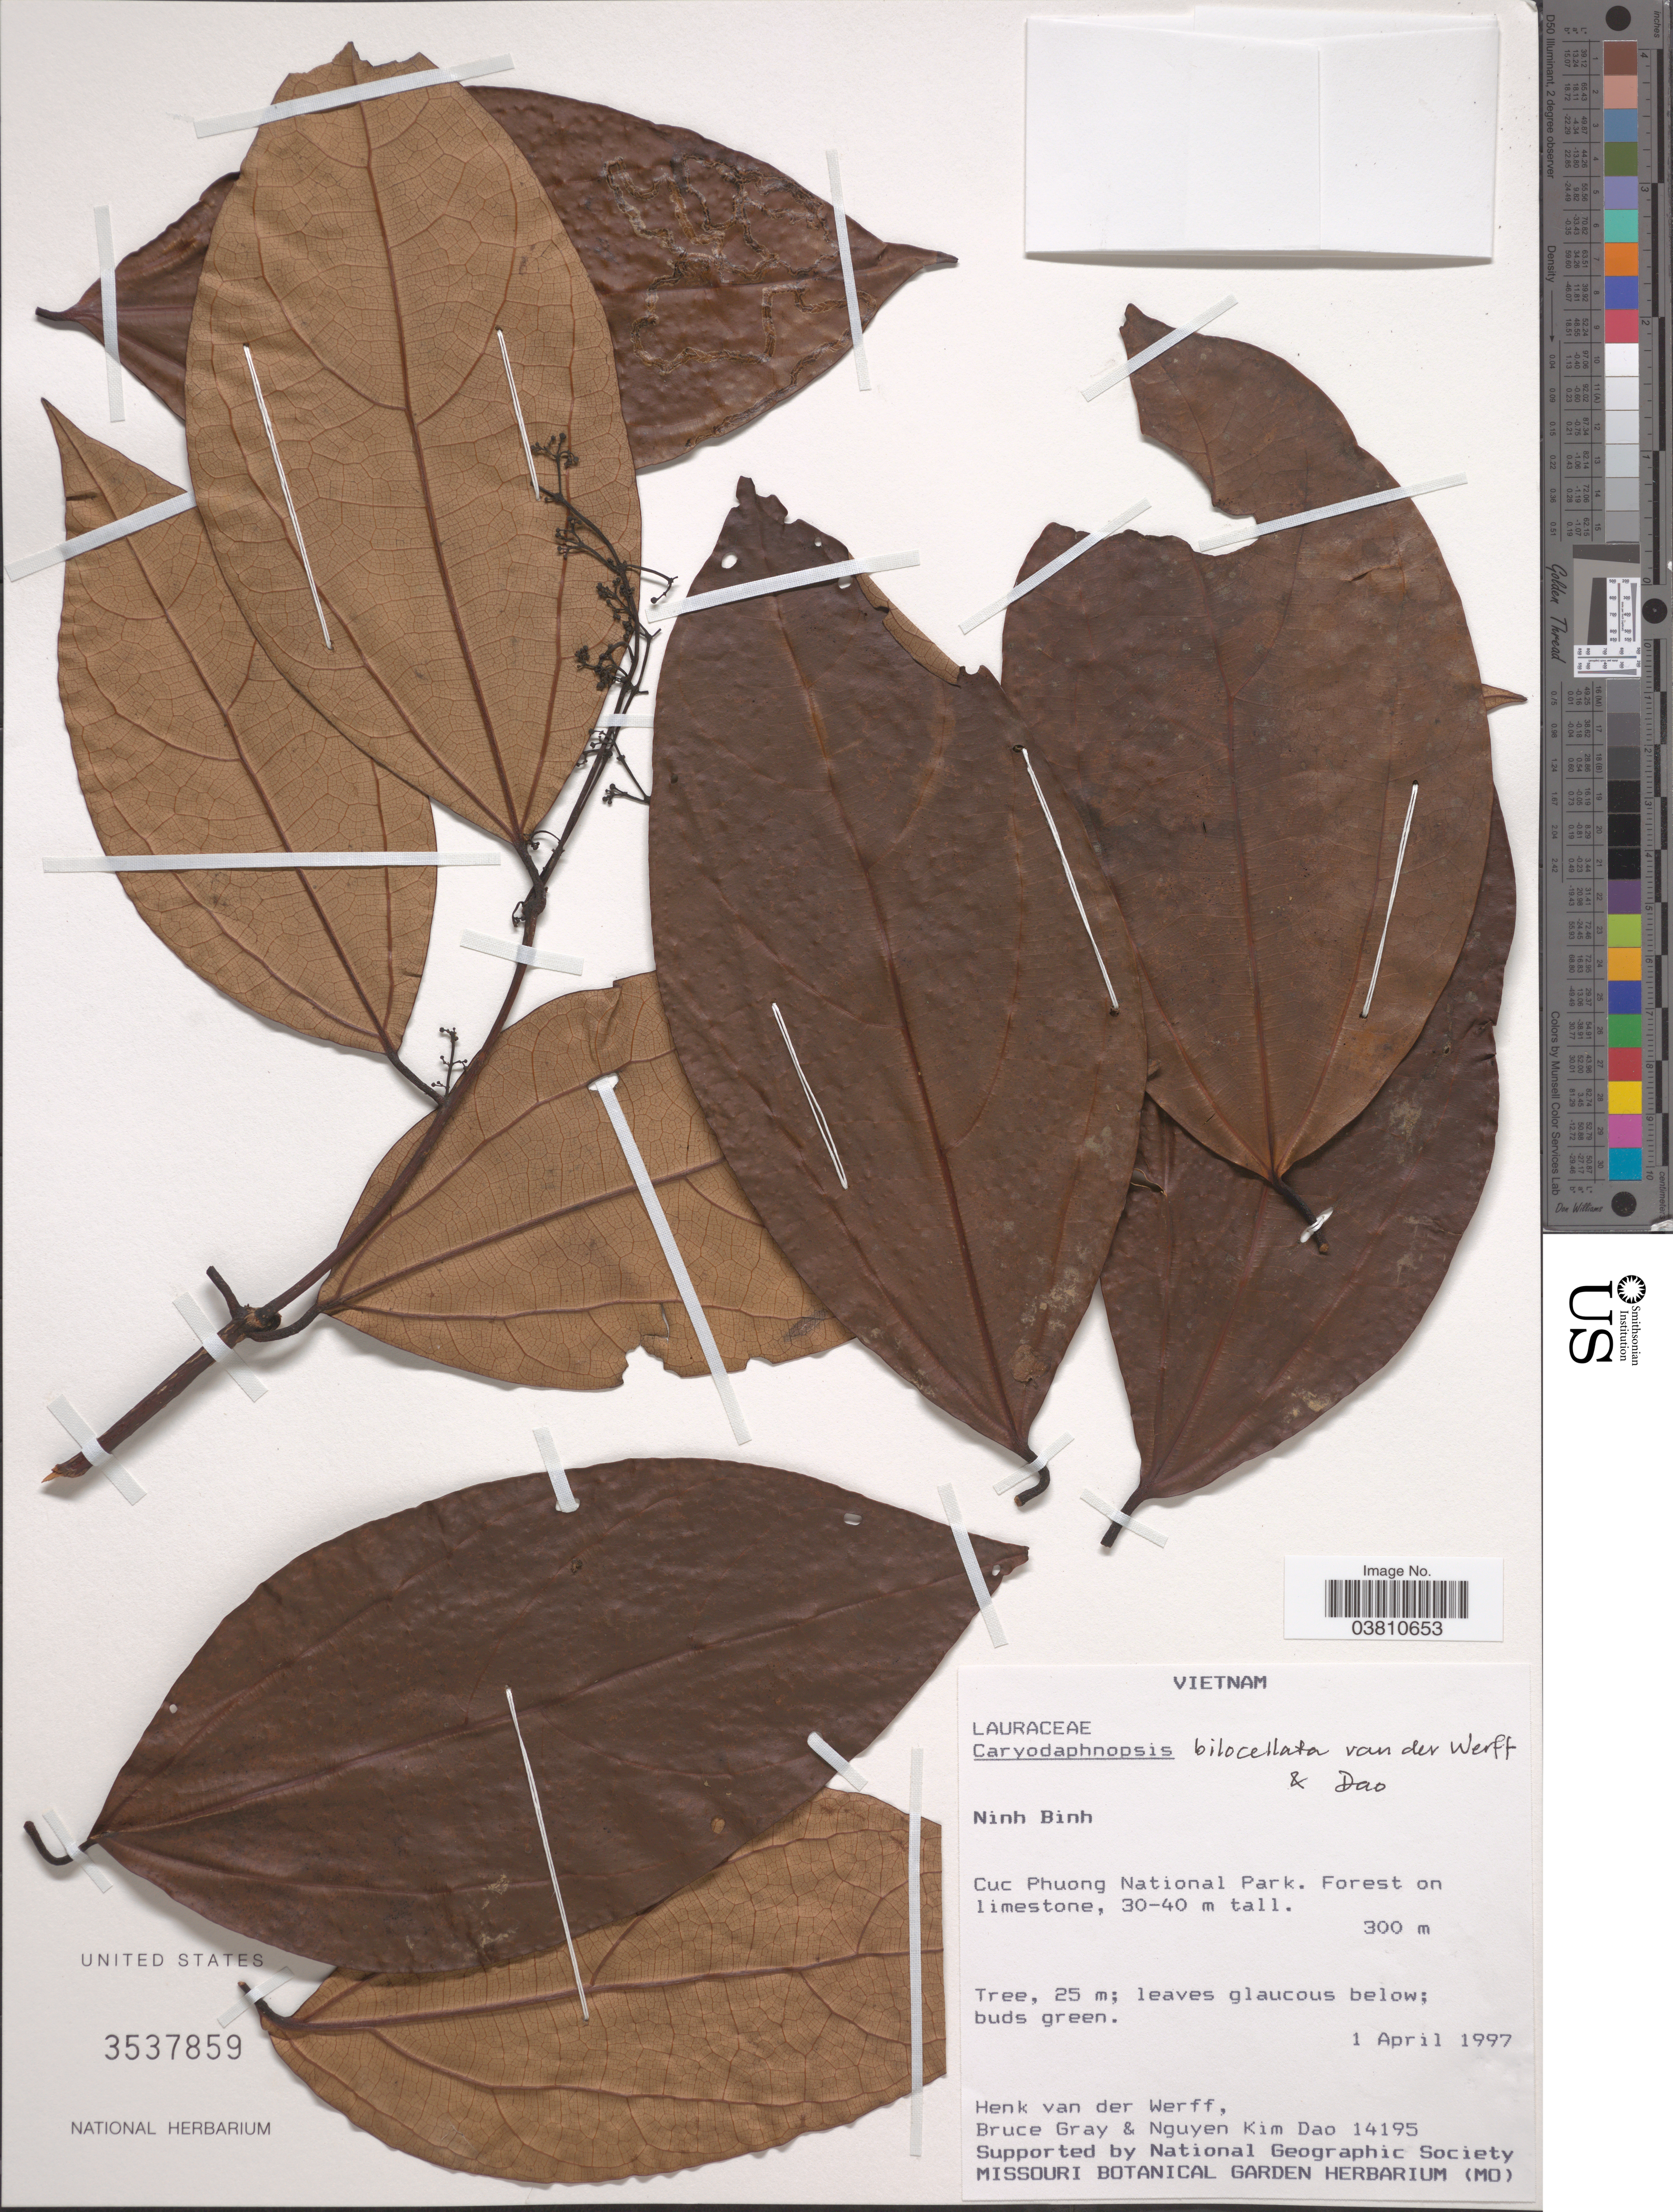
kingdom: Plantae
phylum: Tracheophyta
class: Magnoliopsida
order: Laurales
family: Lauraceae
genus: Caryodaphnopsis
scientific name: Caryodaphnopsis bilocellata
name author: van der Werff & Dao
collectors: H. van der Werff, B. Gray & N. Dao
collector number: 14195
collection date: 1997-04-01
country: Vietnam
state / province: Ninh Binh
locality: Cuc Phuong National Park.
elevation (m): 300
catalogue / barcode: US 3537859